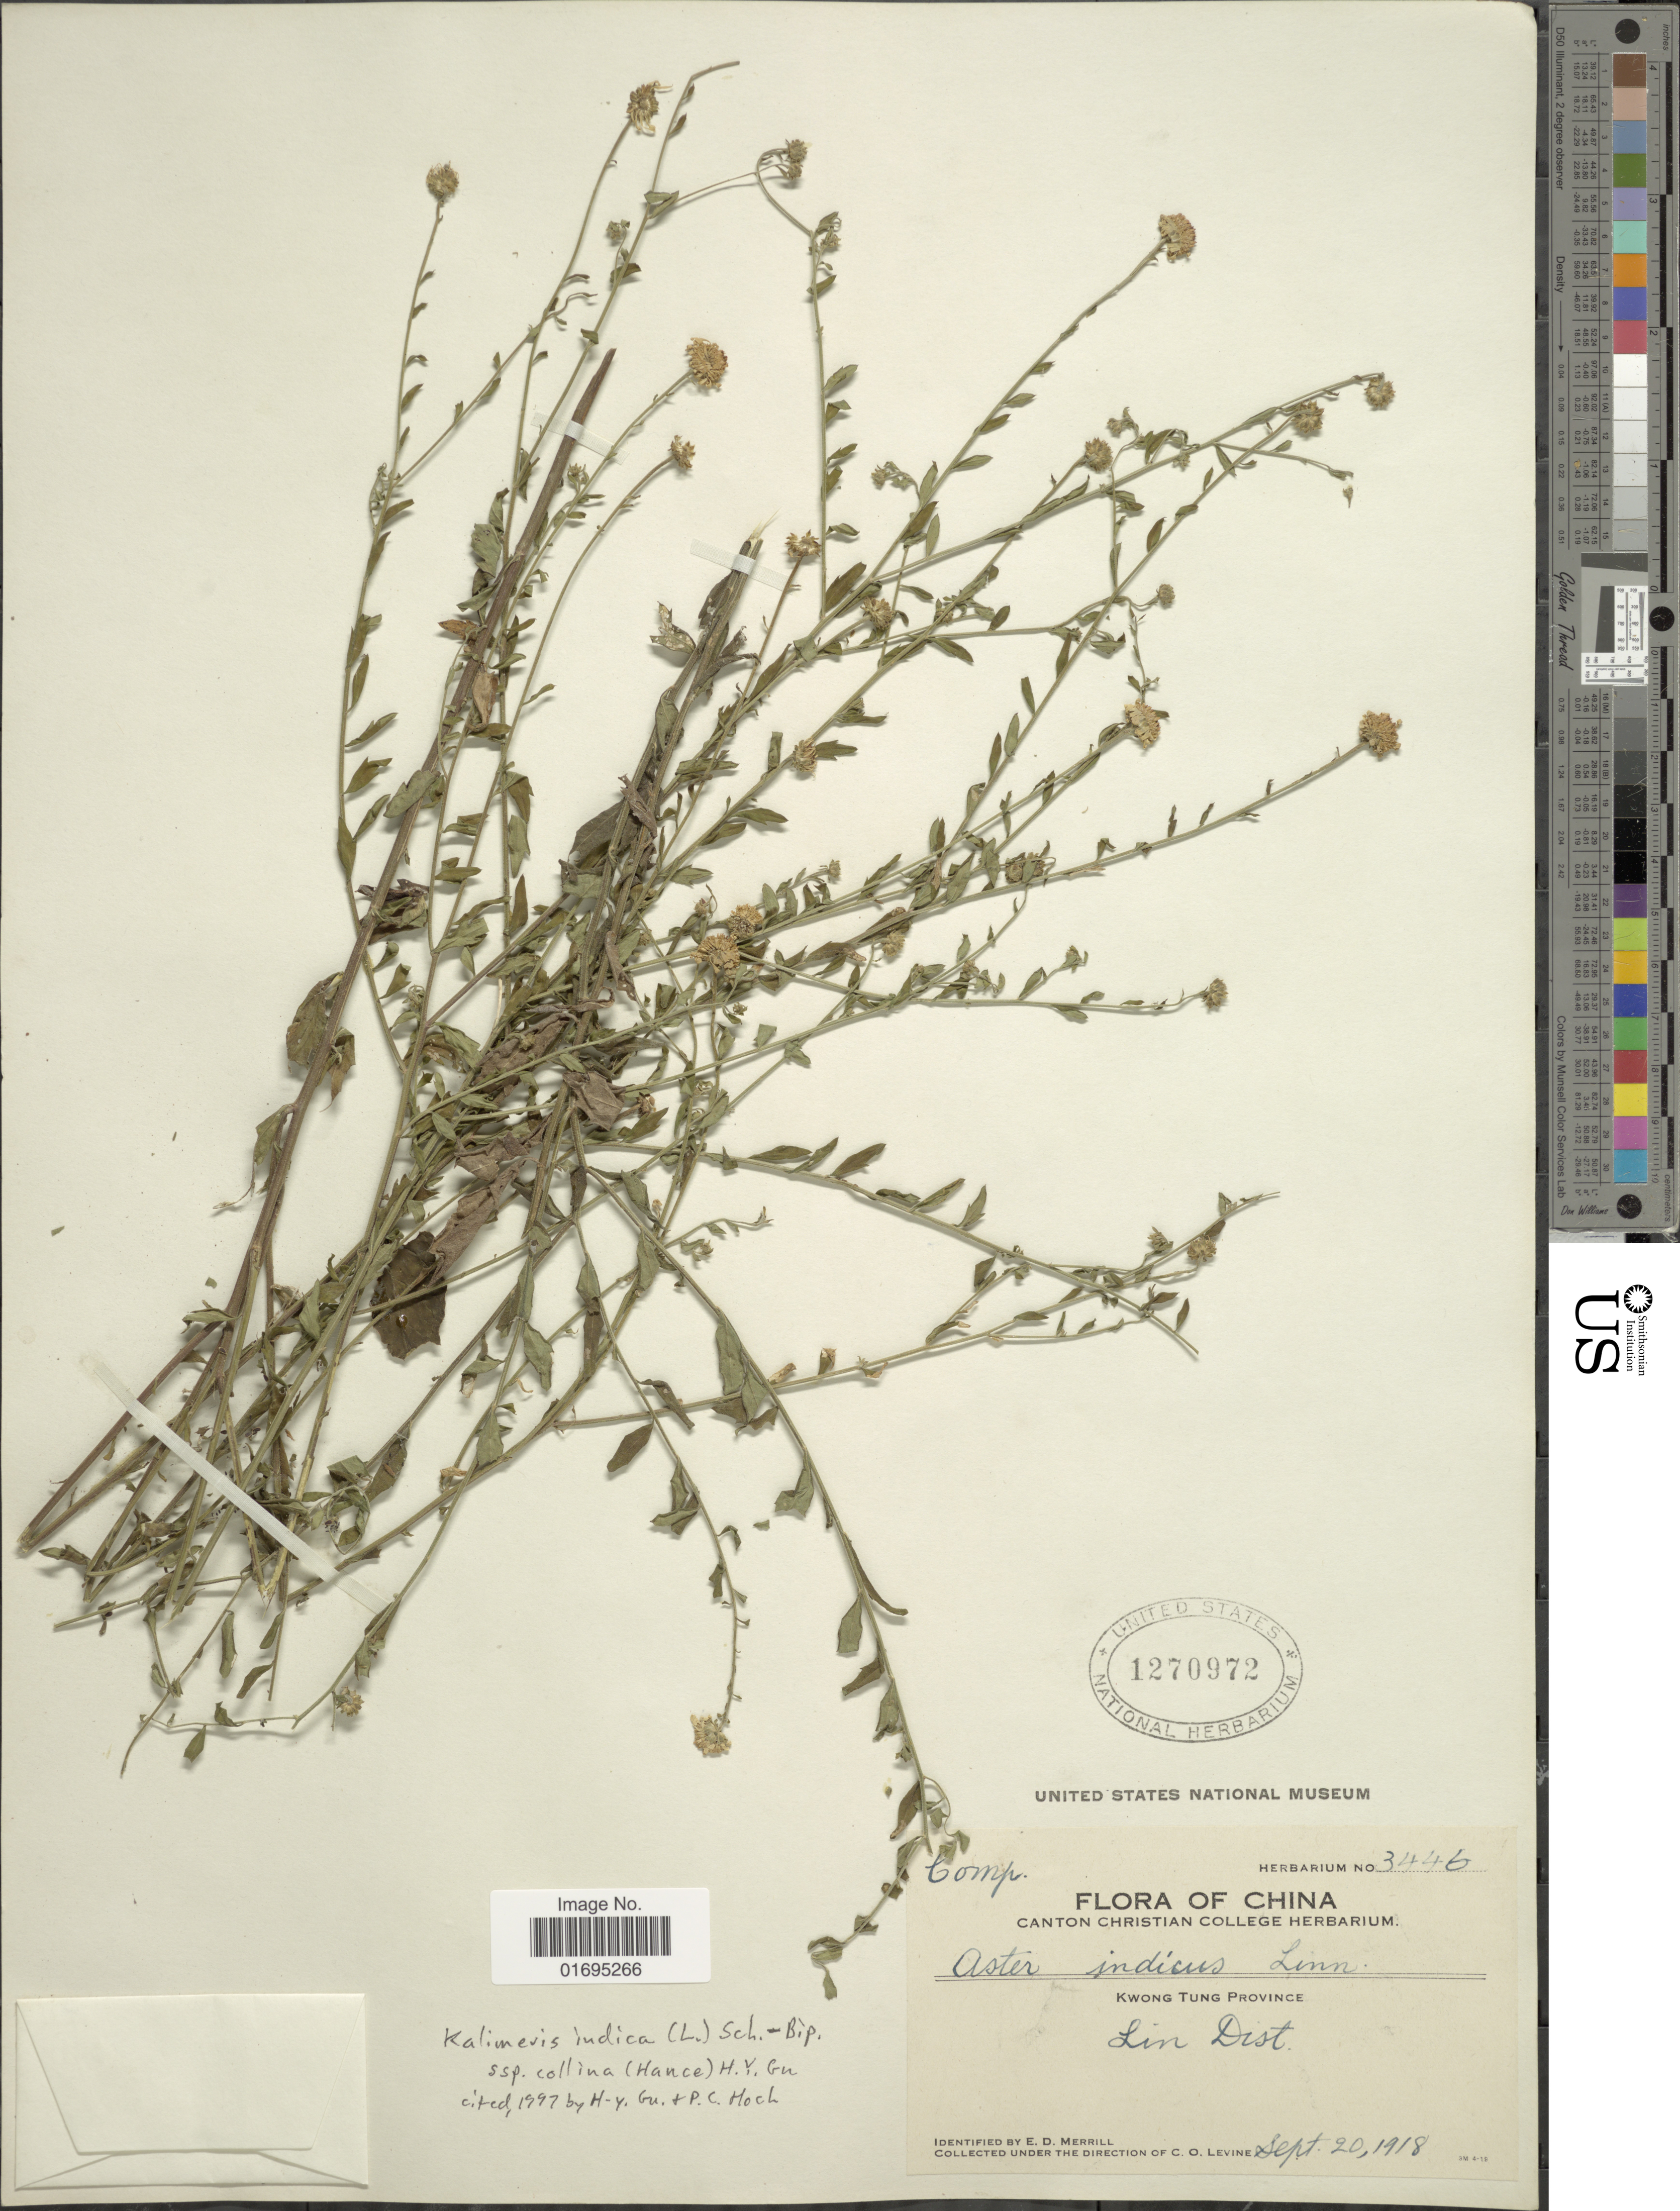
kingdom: Plantae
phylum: Tracheophyta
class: Magnoliopsida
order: Asterales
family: Asteraceae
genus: Kalimeris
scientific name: Kalimeris indica subsp. collina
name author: (Hance) H.Y. Gu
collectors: C. O. Levine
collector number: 3446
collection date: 1918-09-20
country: China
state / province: Guangdong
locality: Kwong Tung Province, Lin Dist.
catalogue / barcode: US 1270972